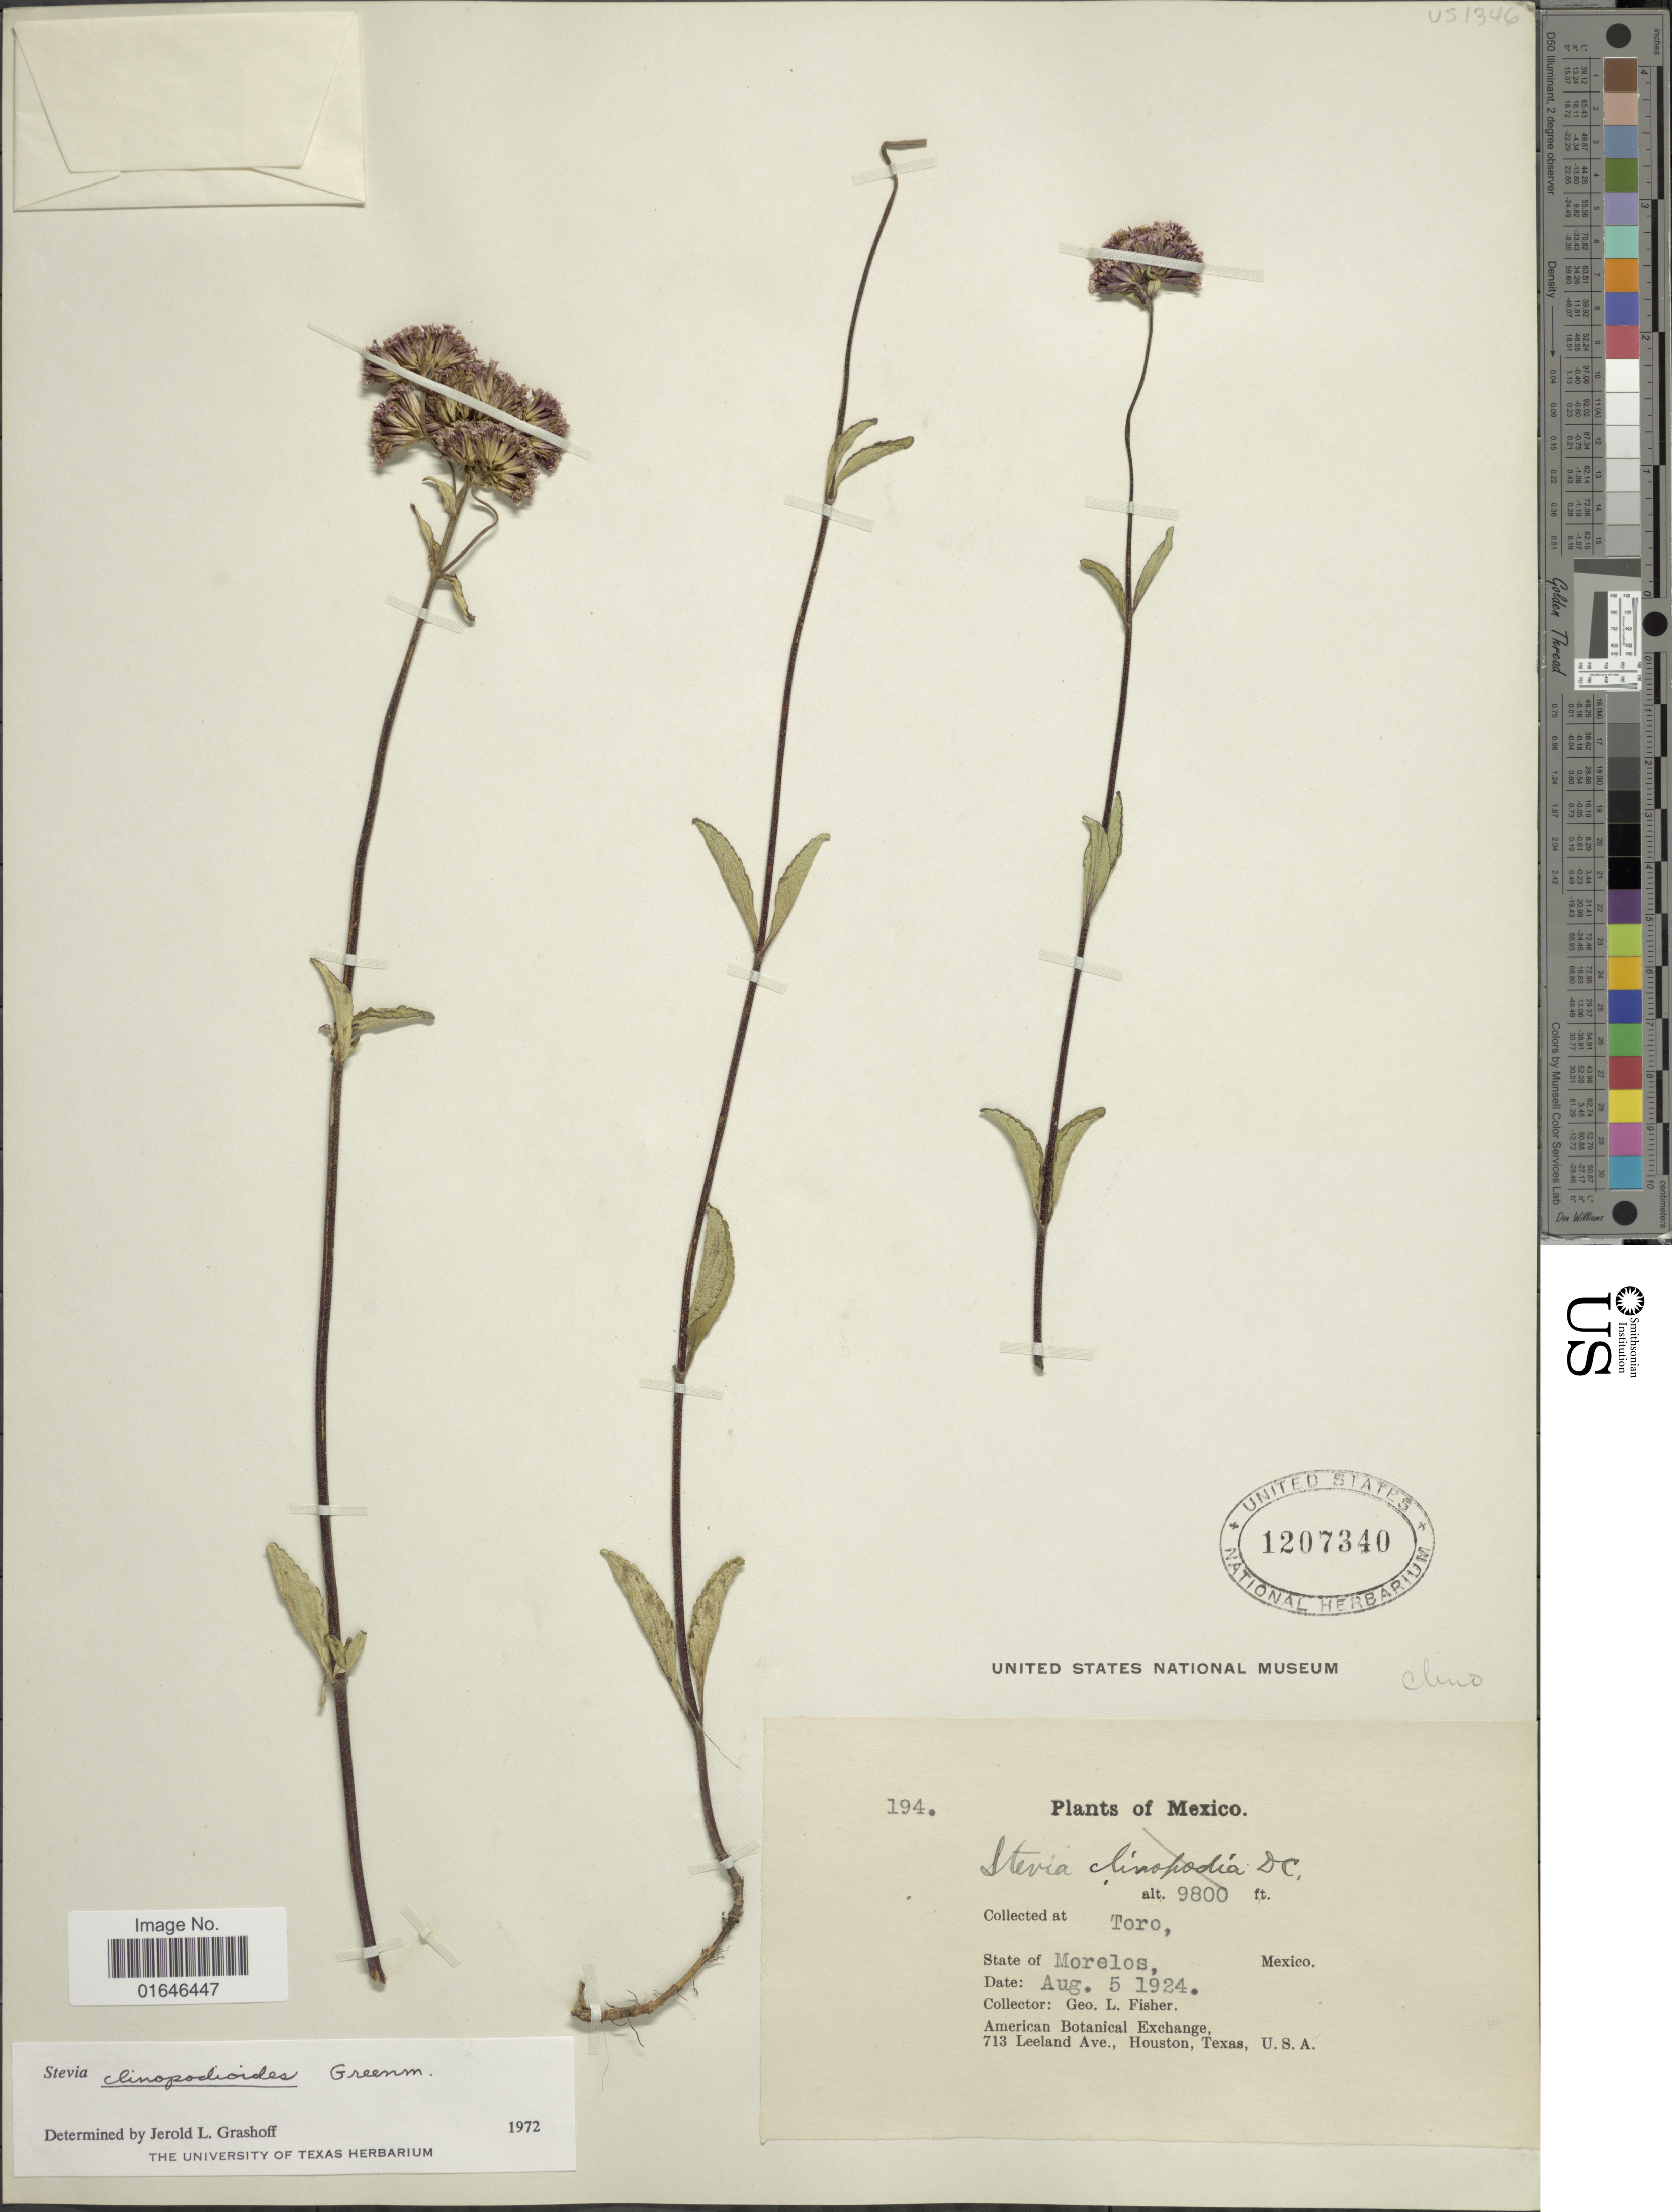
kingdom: Plantae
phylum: Tracheophyta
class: Magnoliopsida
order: Asterales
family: Asteraceae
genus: Stevia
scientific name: Stevia clinopodioides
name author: Greenm.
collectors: G. L. Fisher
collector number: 194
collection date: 1924-08-05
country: Mexico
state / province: Morelos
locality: Toro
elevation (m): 2987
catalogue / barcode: US 1207340